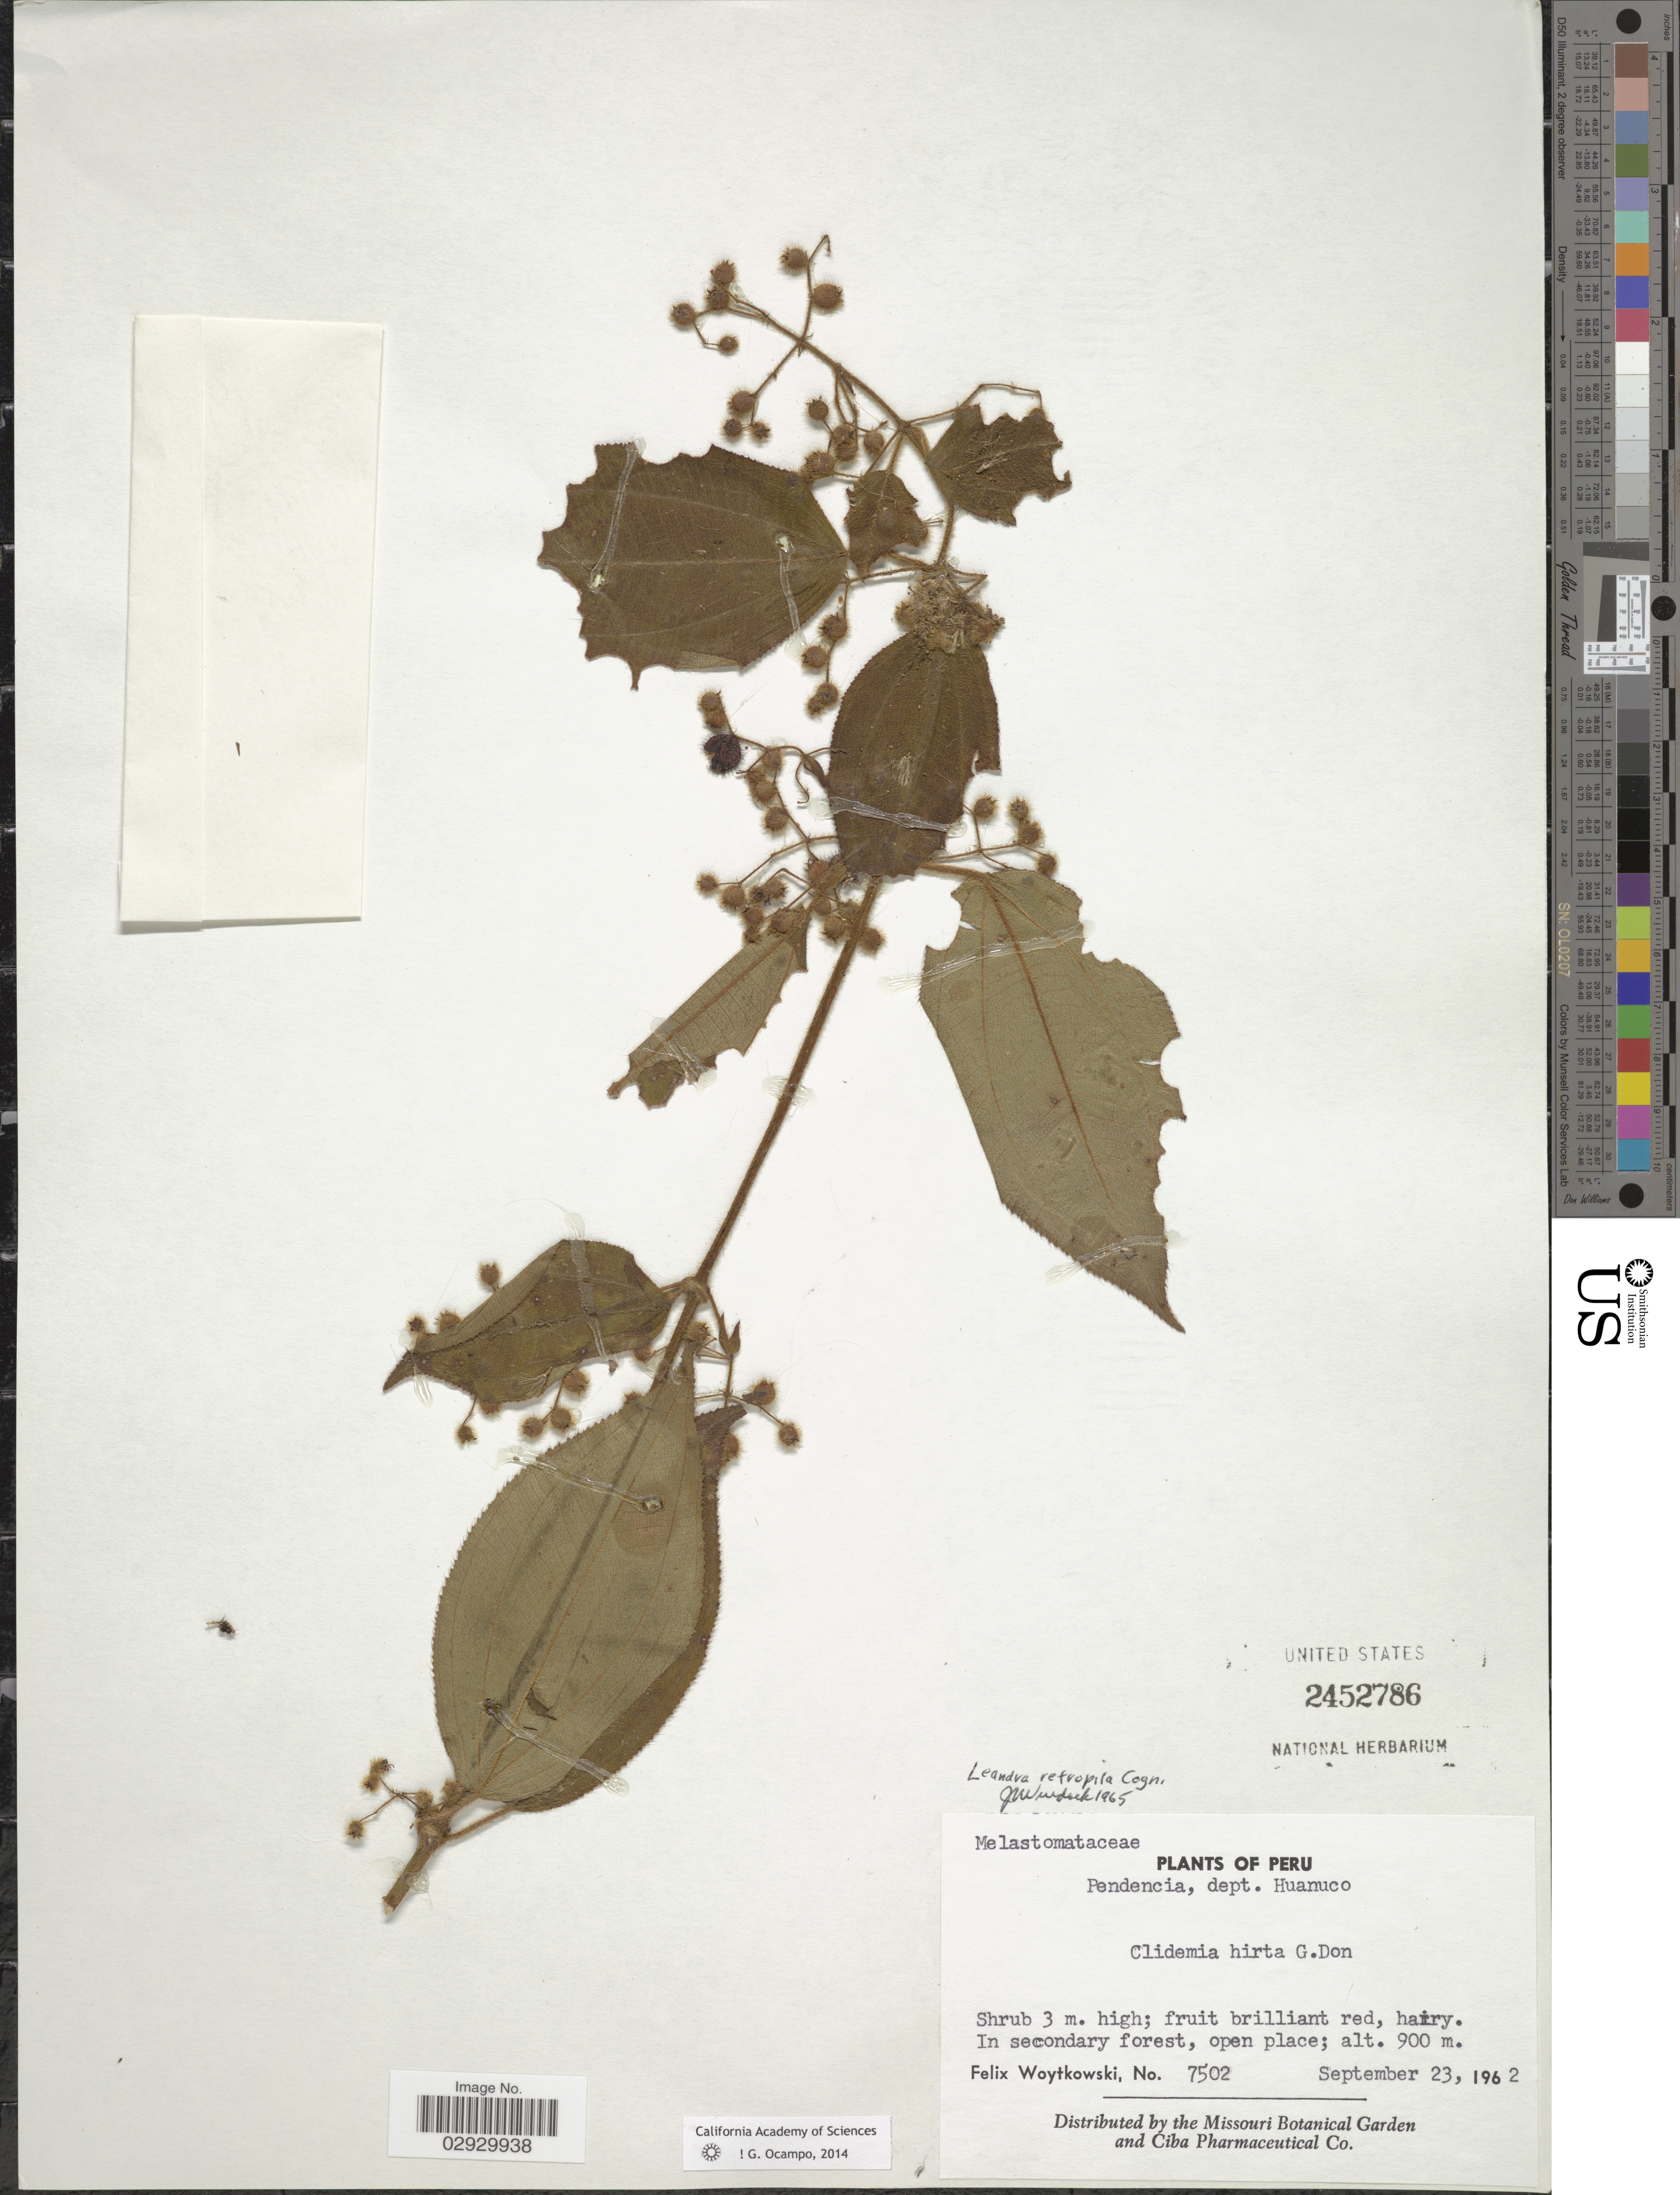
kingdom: Plantae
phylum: Tracheophyta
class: Magnoliopsida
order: Myrtales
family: Melastomataceae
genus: Leandra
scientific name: Leandra retropila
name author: Cogn.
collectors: F. Woytkowski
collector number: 7502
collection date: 1962-09-23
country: Peru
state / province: Huánuco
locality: Pendencia, dept. Huanuco.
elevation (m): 900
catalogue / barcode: US 2452786